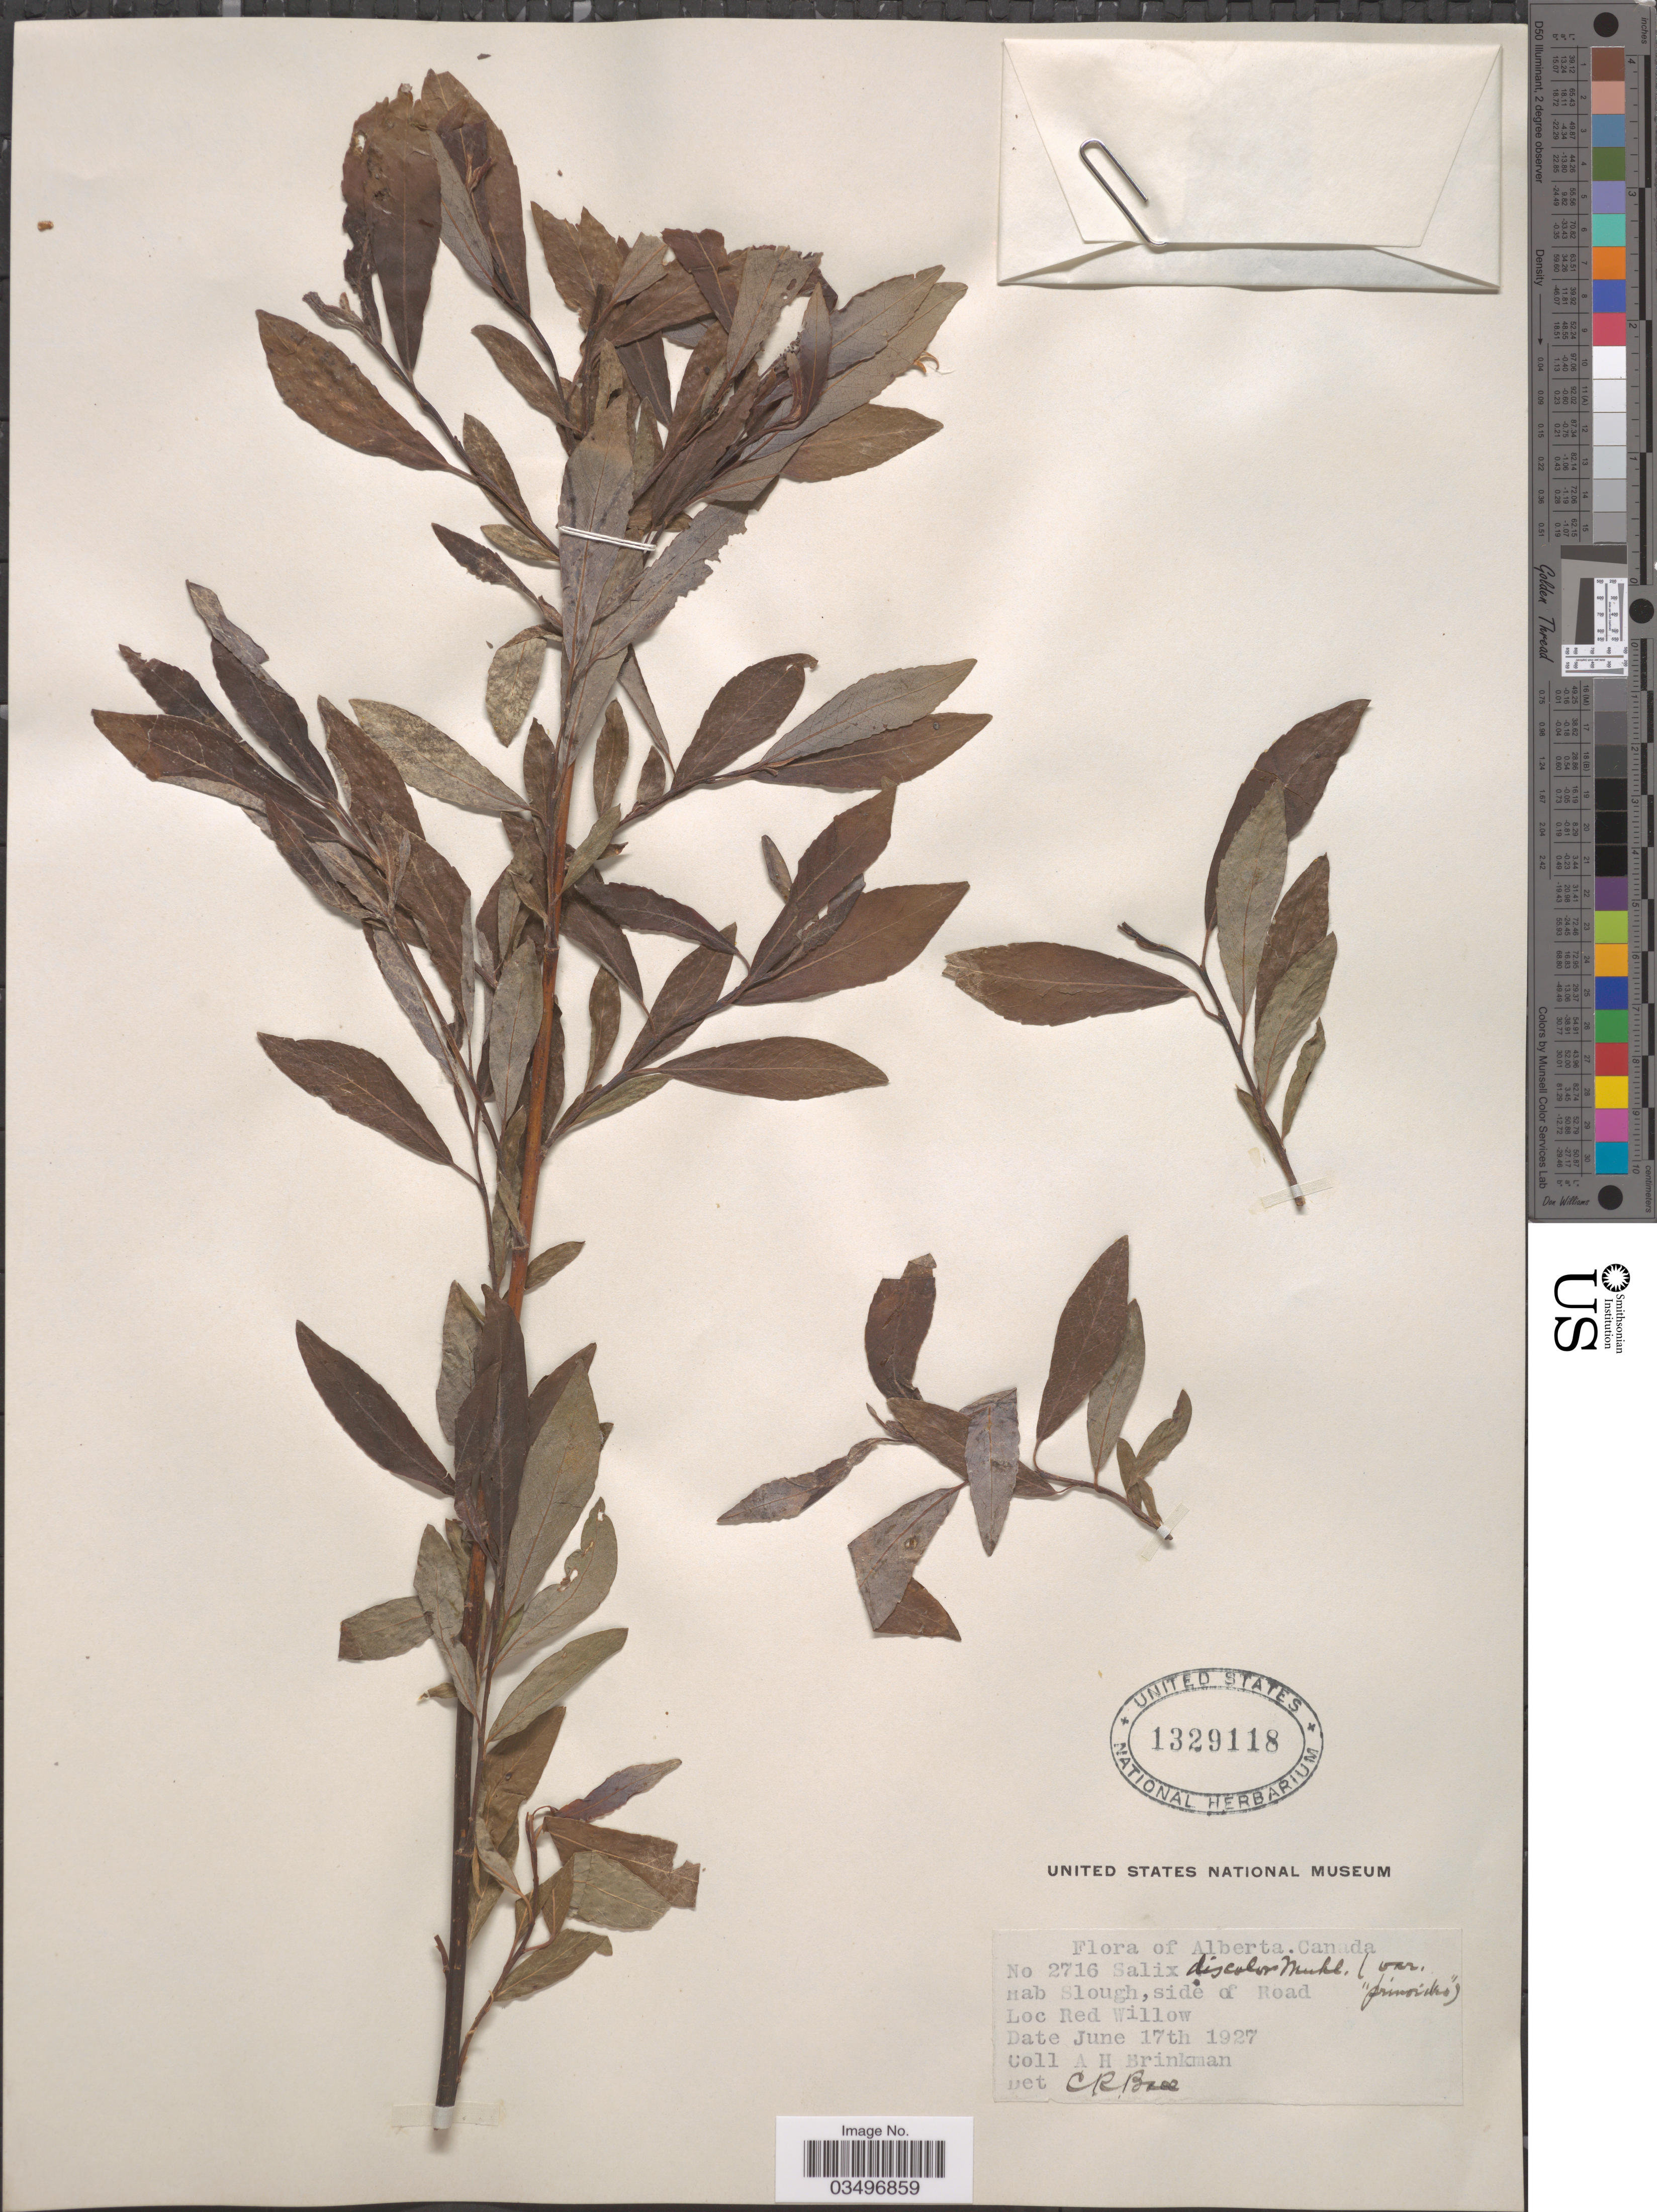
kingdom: Plantae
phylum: Tracheophyta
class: Magnoliopsida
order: Malpighiales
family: Salicaceae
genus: Salix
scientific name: Salix discolor var. prinoides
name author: (Pursh) Andersson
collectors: A. Brinkman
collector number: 2716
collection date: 1927-06-17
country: Canada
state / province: Alberta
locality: Slough, side of Road. Red Willow.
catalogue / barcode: US 1329118